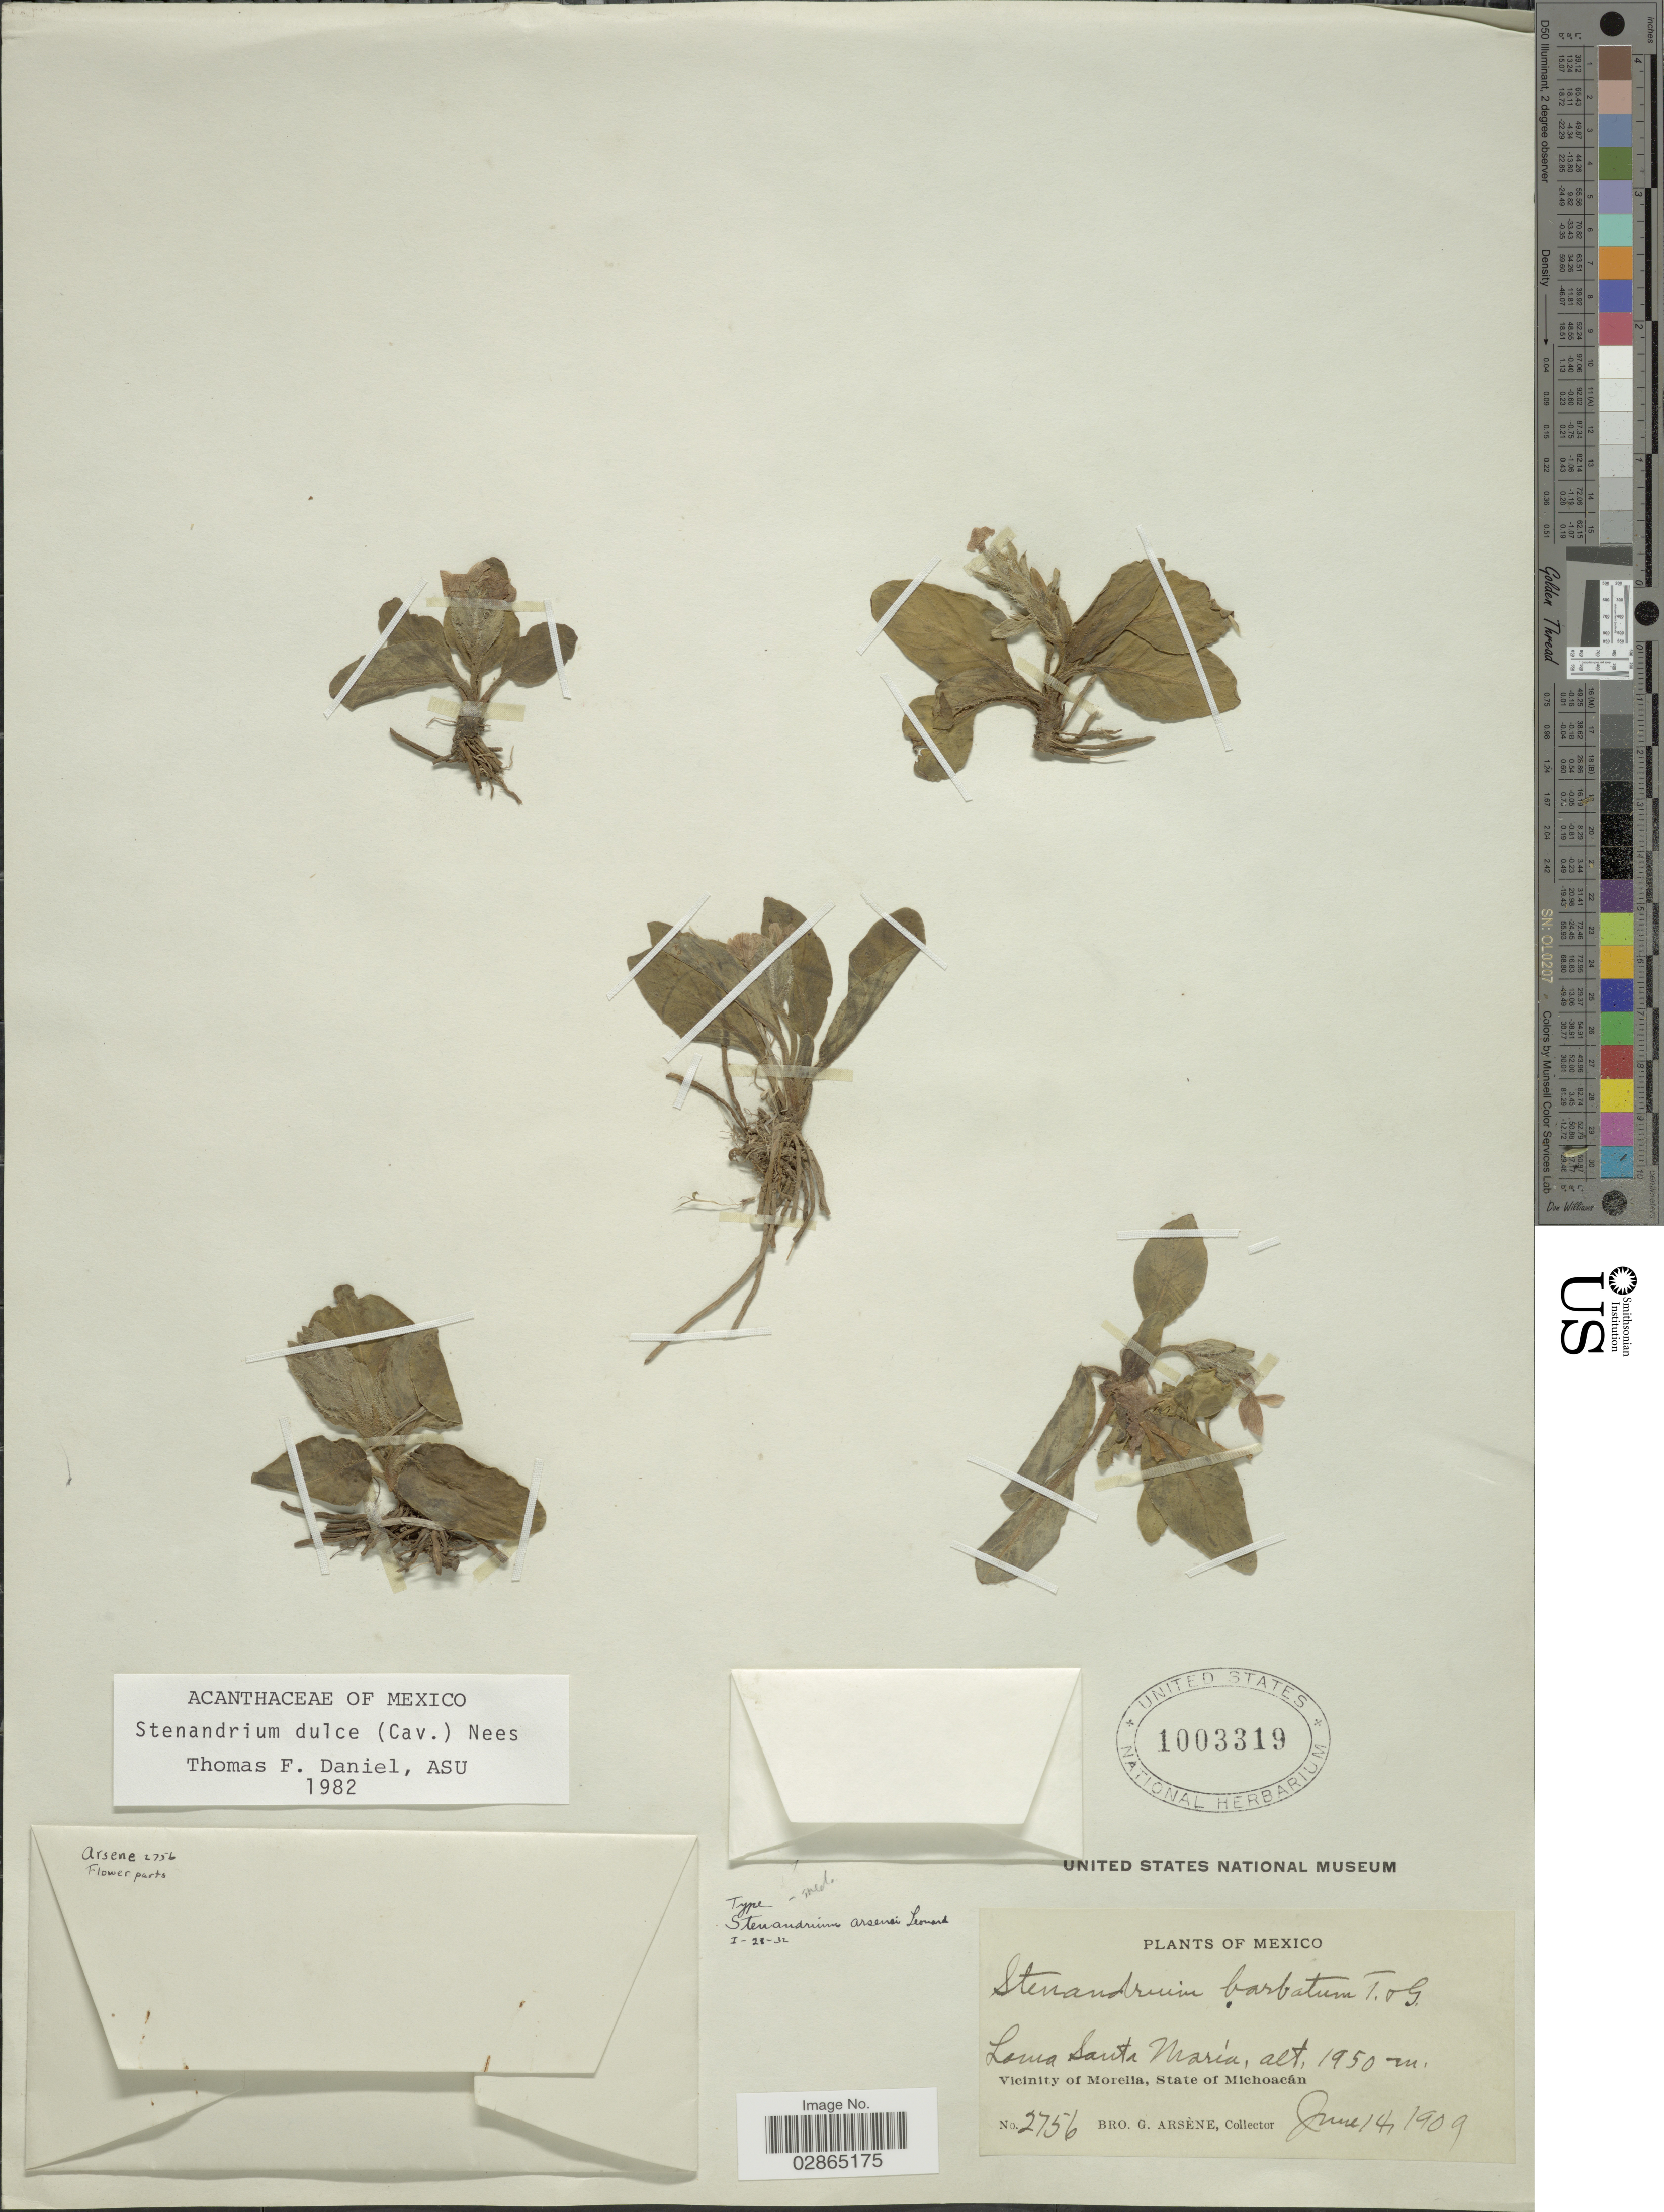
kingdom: Plantae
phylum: Tracheophyta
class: Magnoliopsida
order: Lamiales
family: Acanthaceae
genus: Stenandrium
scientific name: Stenandrium dulce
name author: (Cav.) Nees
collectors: Bro. G. Arsène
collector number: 2756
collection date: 1909-06-14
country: Mexico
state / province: Michoacán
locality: Loma Santa María, Vicinity of Morelia.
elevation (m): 1950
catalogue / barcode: US 1003319